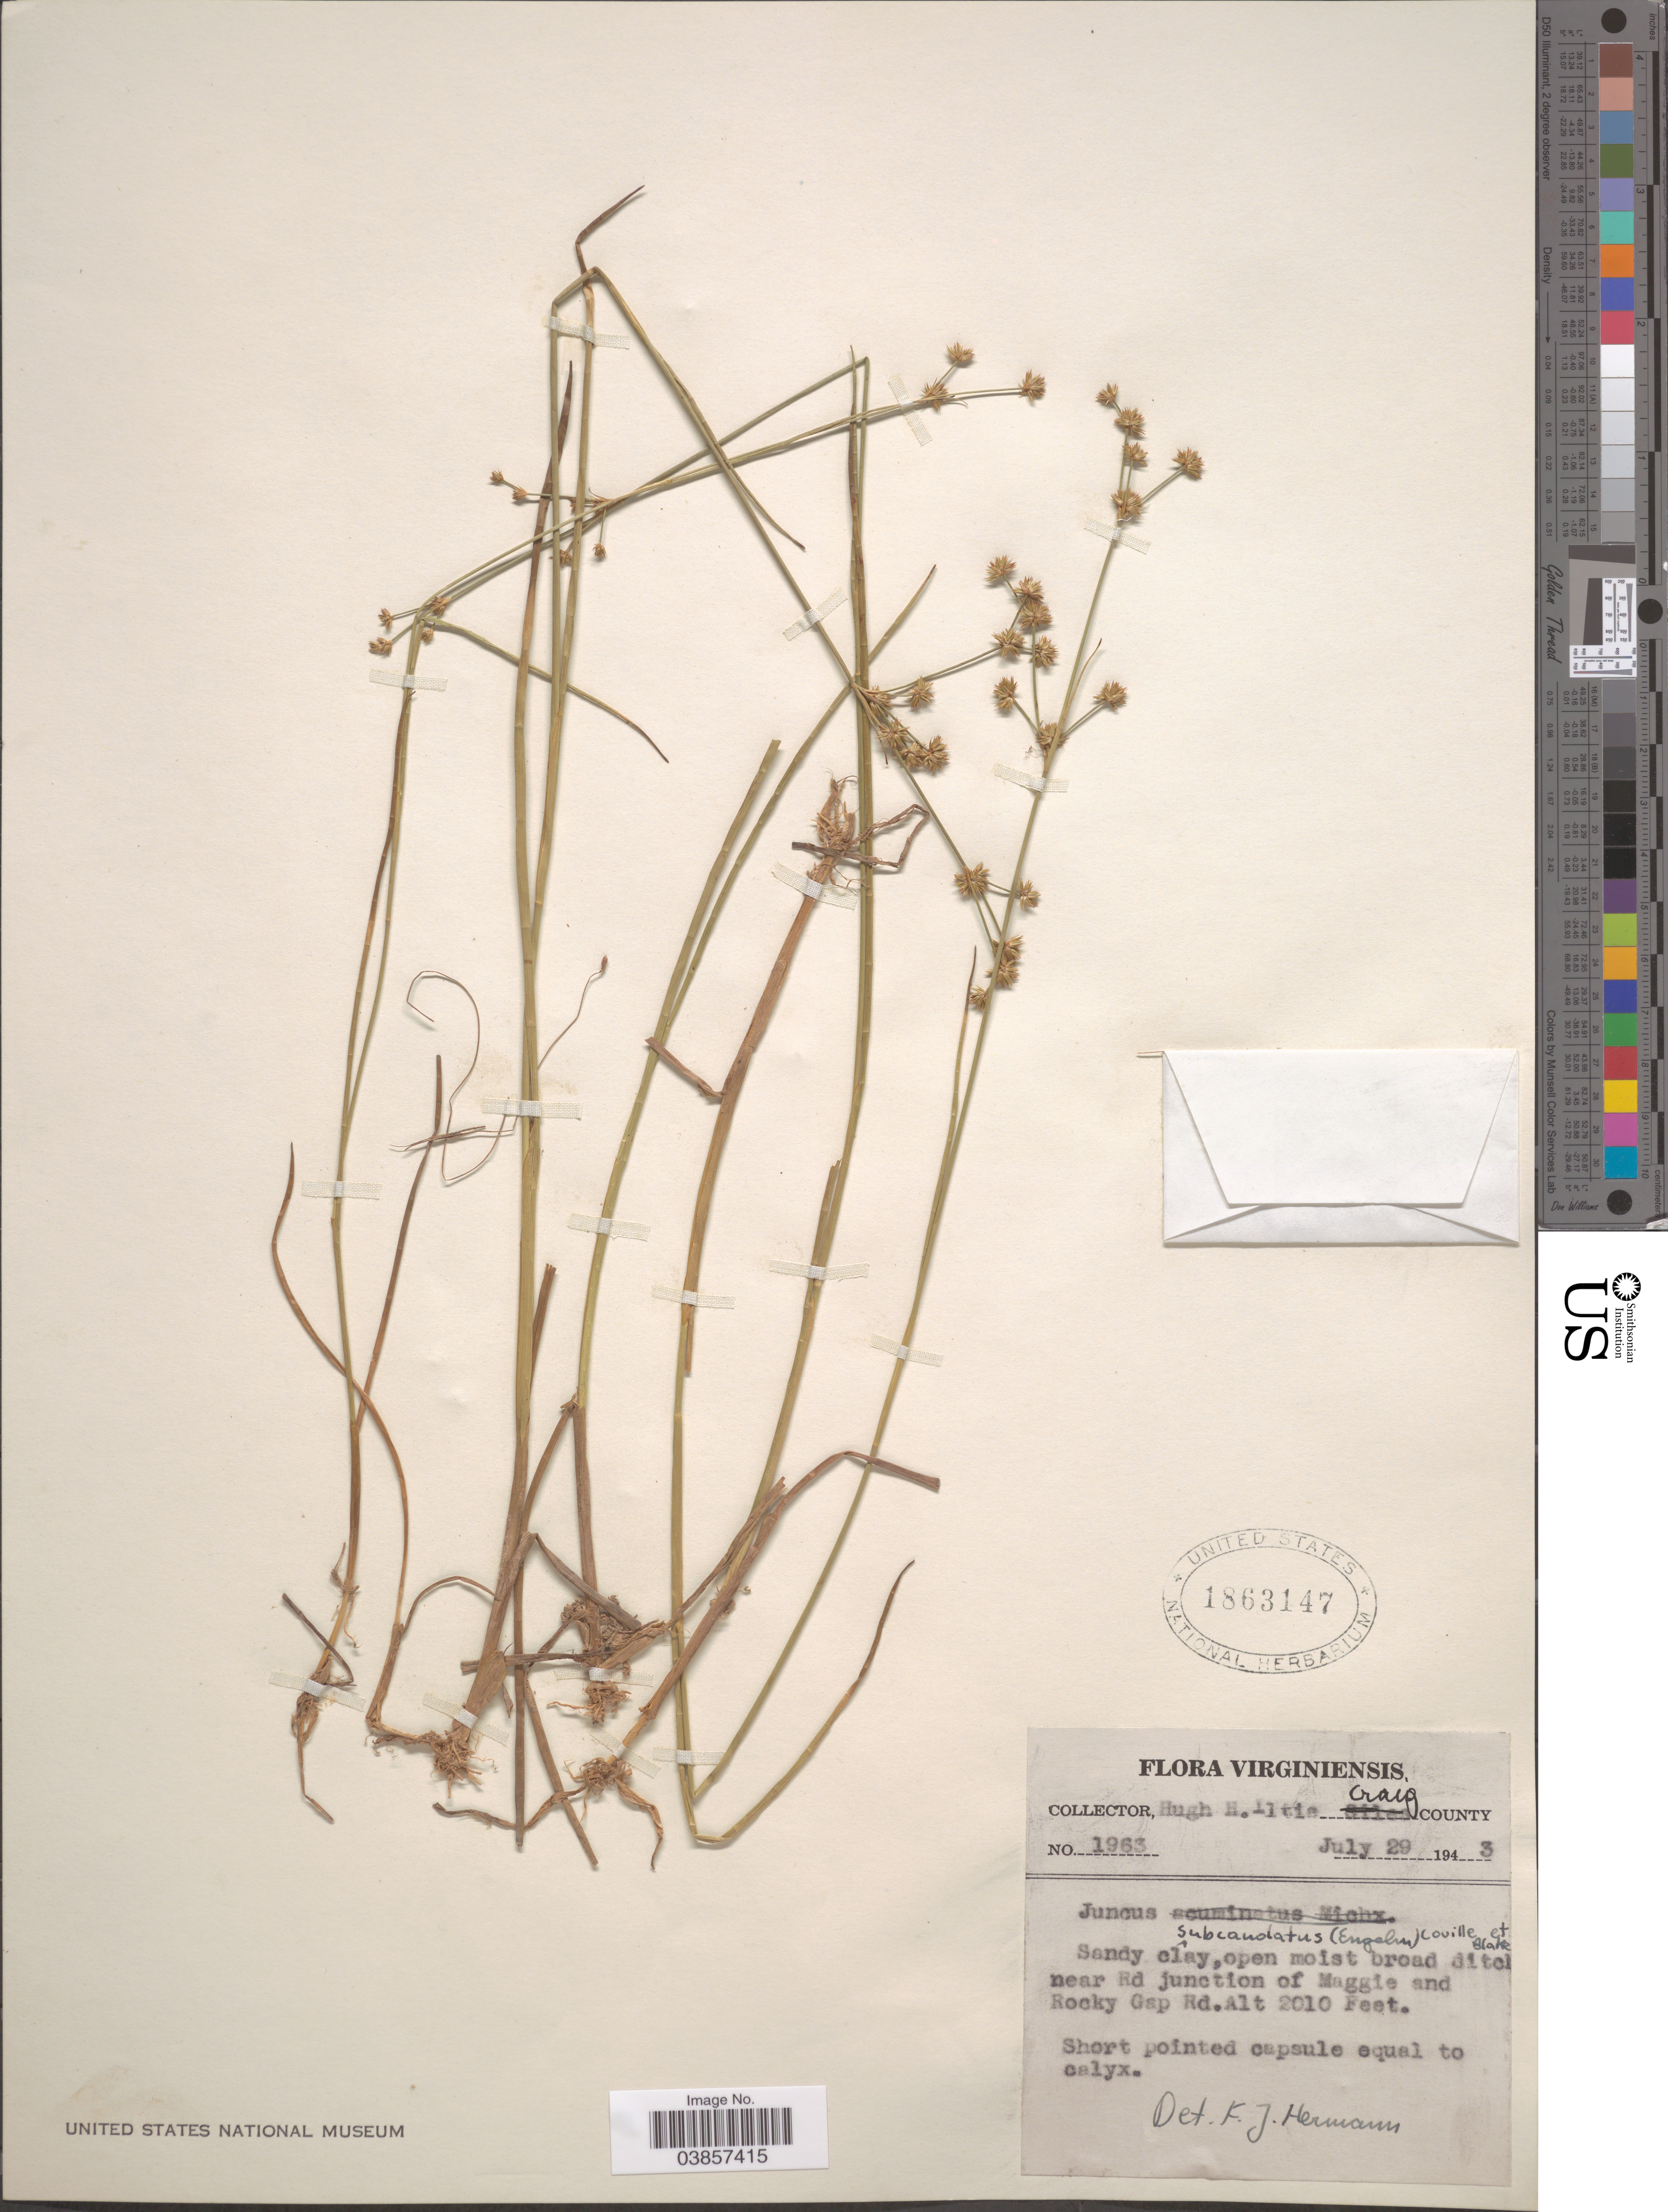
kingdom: Plantae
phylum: Tracheophyta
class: Liliopsida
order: Poales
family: Juncaceae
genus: Juncus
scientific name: Juncus subcaudatus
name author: (Engelm. ex A. Gray) Coville & S.F. Blake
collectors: H. Iltis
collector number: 1963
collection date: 1943-07-29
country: United States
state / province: Virginia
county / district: Craig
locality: Craig County. Near Rd junction of Maggie and Rocky Gap Rd.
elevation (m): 613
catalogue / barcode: US 1863147